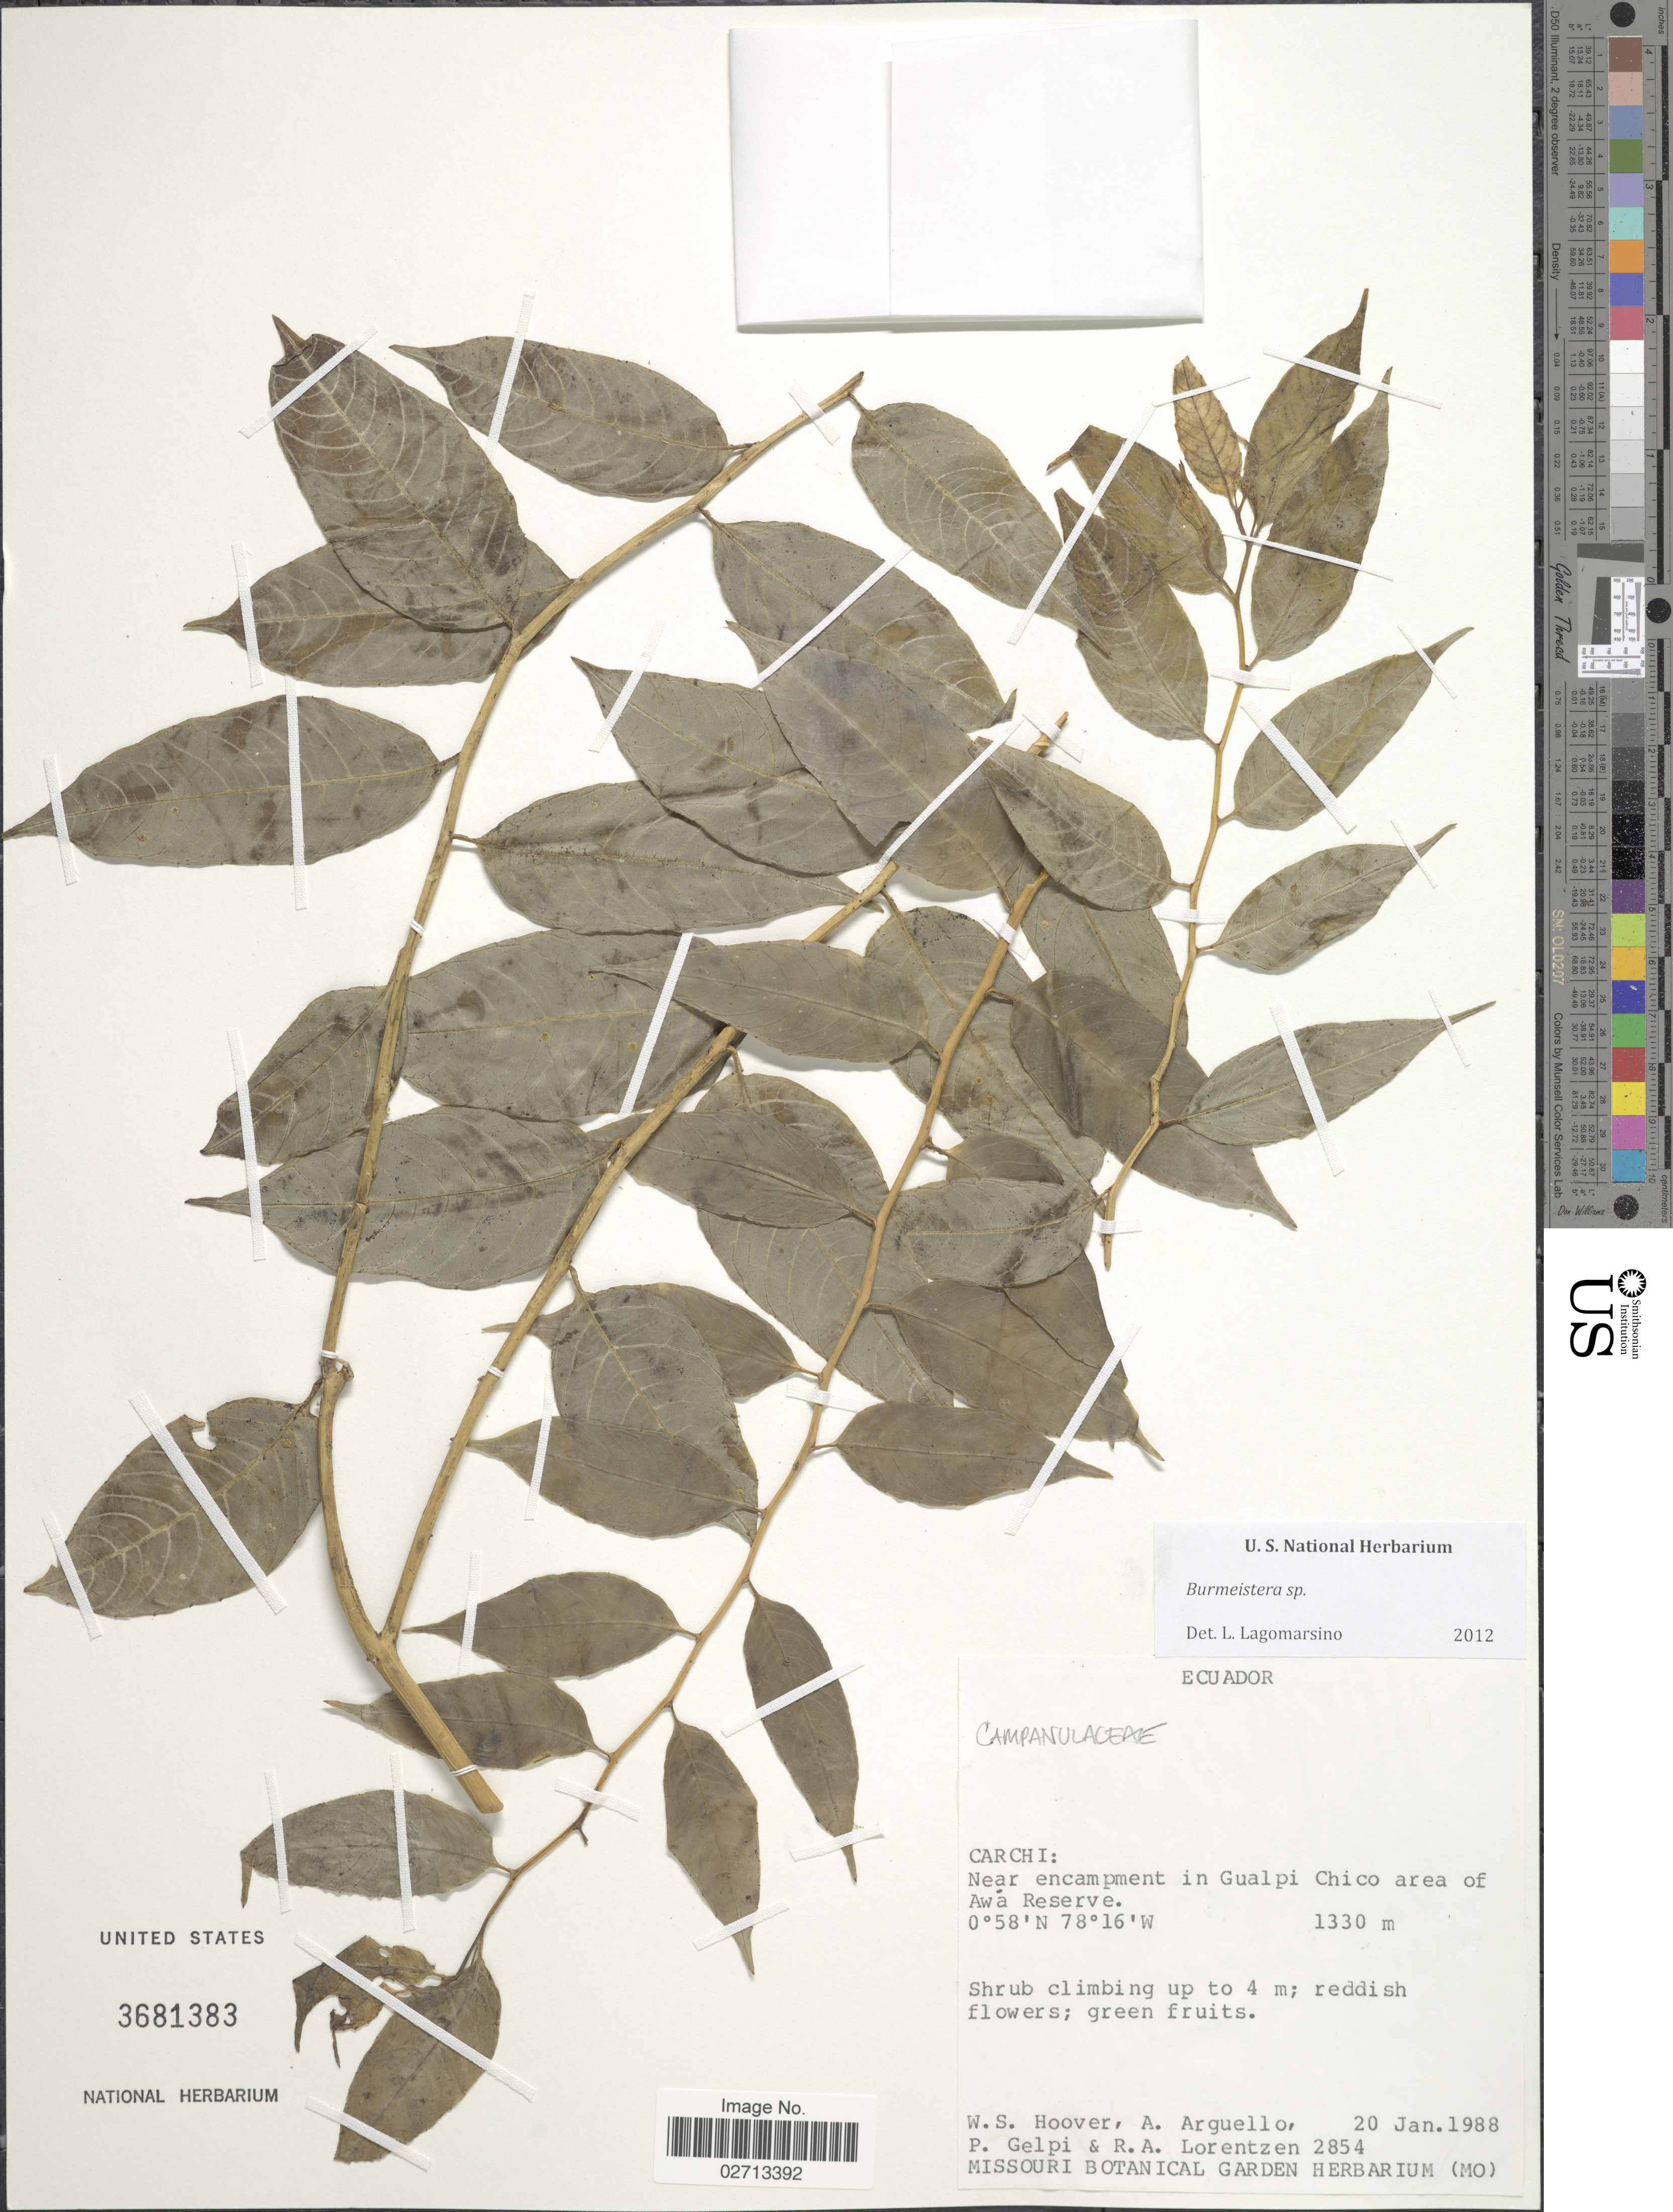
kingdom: Plantae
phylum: Tracheophyta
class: Magnoliopsida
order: Asterales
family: Campanulaceae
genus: Burmeistera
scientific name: Burmeistera sp.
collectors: W. S. Hoover, A. Arguello, P. Gelpi & R. Lorentzen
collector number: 2854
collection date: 1988-01-20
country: Ecuador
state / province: Carchi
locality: Near encampment in Gualpi Chico area of Awá Reserve.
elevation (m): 1330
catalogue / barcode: US 3681383